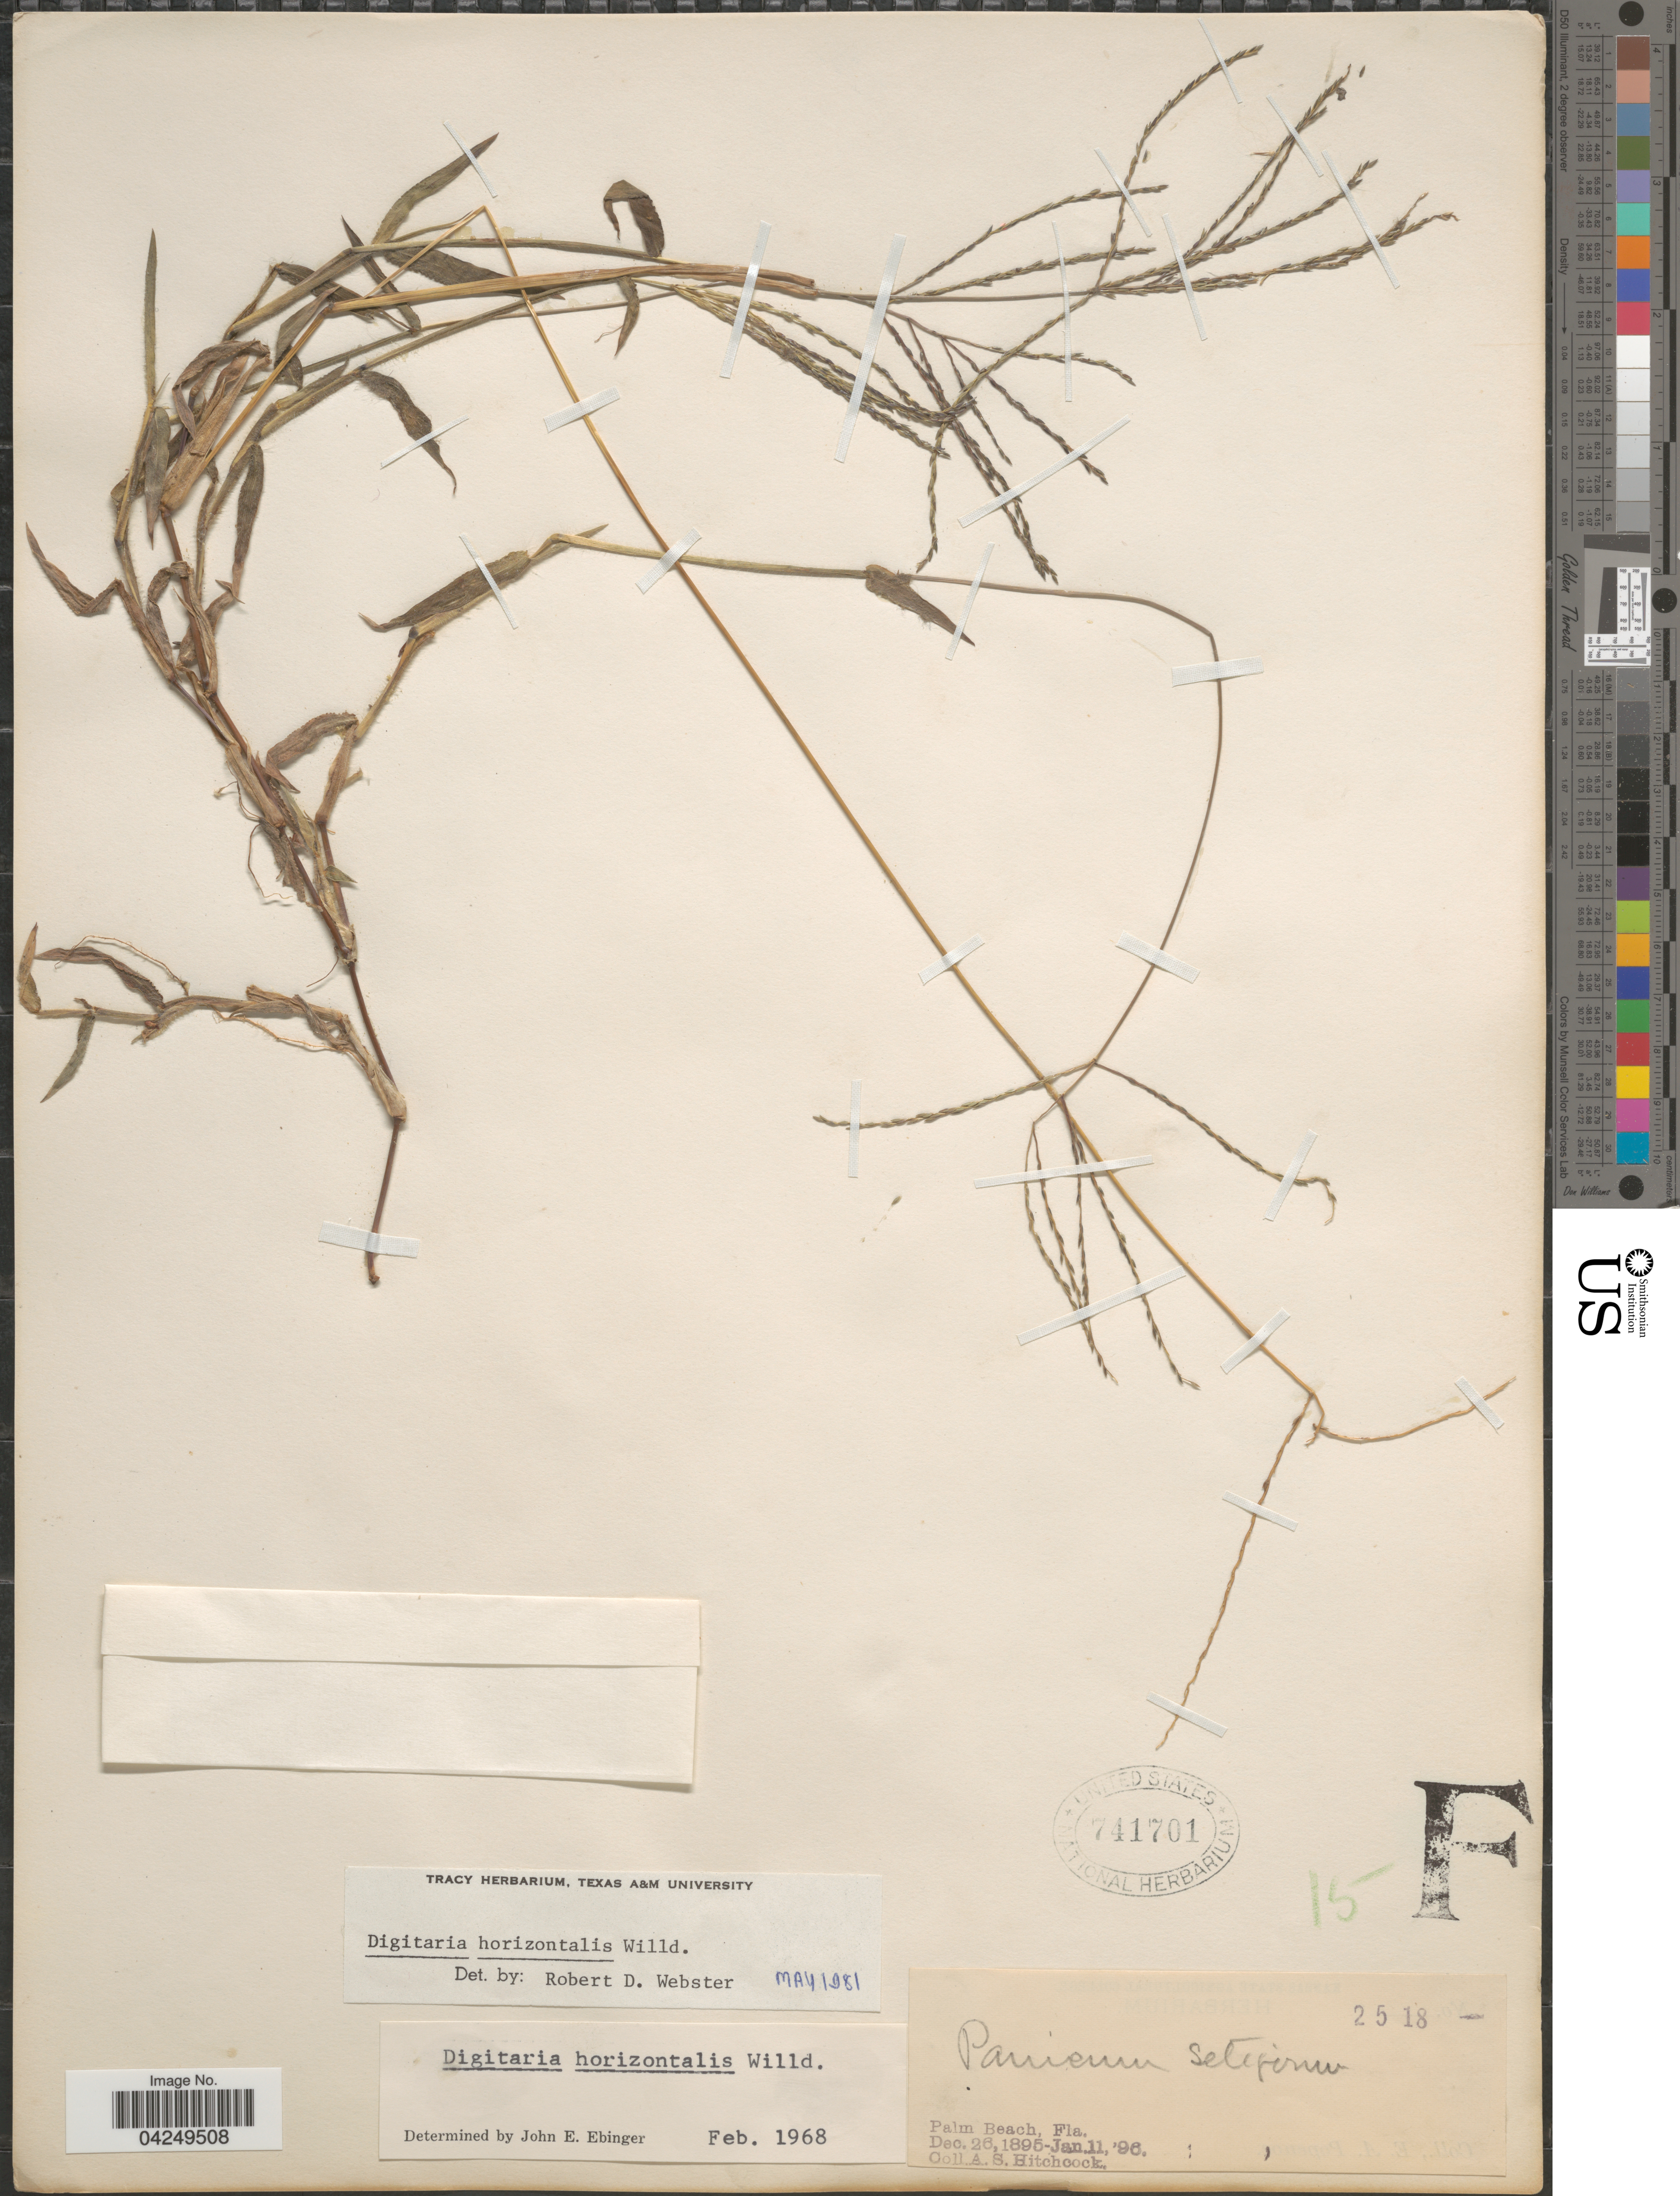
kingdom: Plantae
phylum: Tracheophyta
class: Liliopsida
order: Poales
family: Poaceae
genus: Digitaria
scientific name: Digitaria horizontalis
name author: Willd.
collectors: A. S. Hitchcock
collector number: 2518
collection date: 1895-12-26/1896-01-11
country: United States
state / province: Florida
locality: Palm Beach.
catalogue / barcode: US 741701